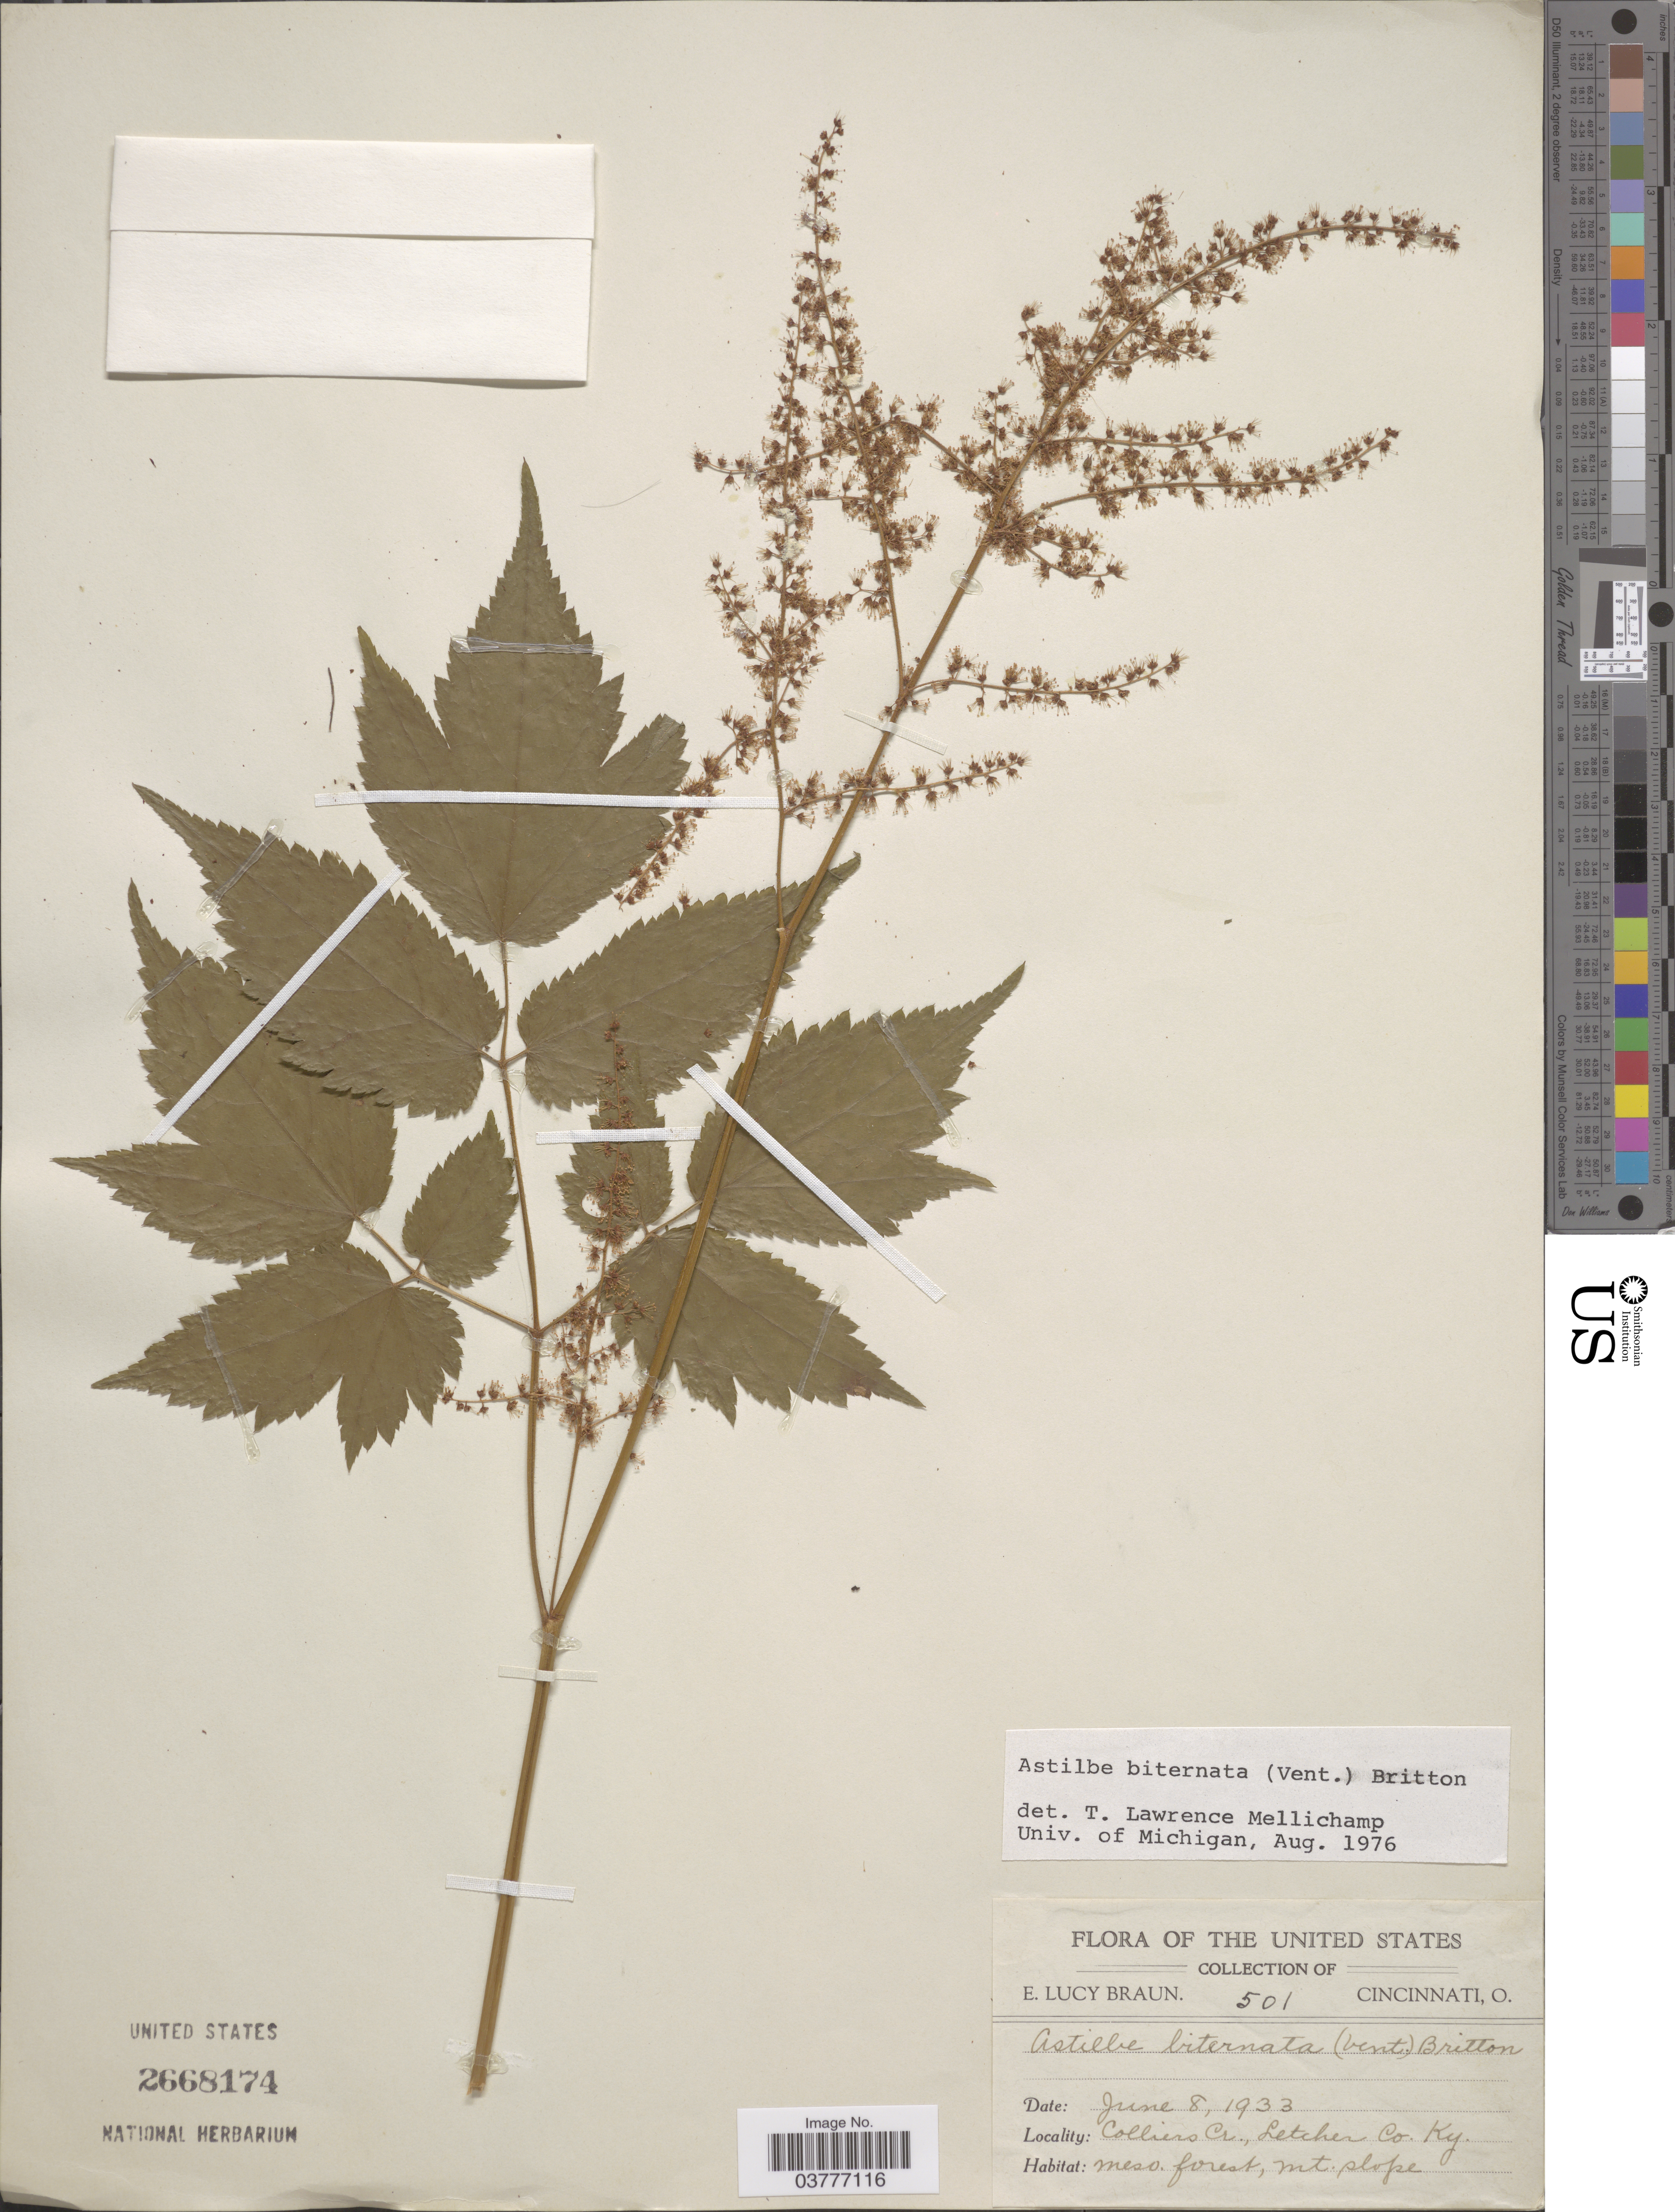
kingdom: Plantae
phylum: Tracheophyta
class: Magnoliopsida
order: Saxifragales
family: Saxifragaceae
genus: Astilbe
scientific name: Astilbe biternata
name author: (Vent.) Britton ex Kearney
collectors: E. L. Braun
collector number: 501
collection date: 1933-06-08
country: United States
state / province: Kentucky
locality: Colliers Cr., Letcher Co. Mt. slope.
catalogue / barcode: US 2668174